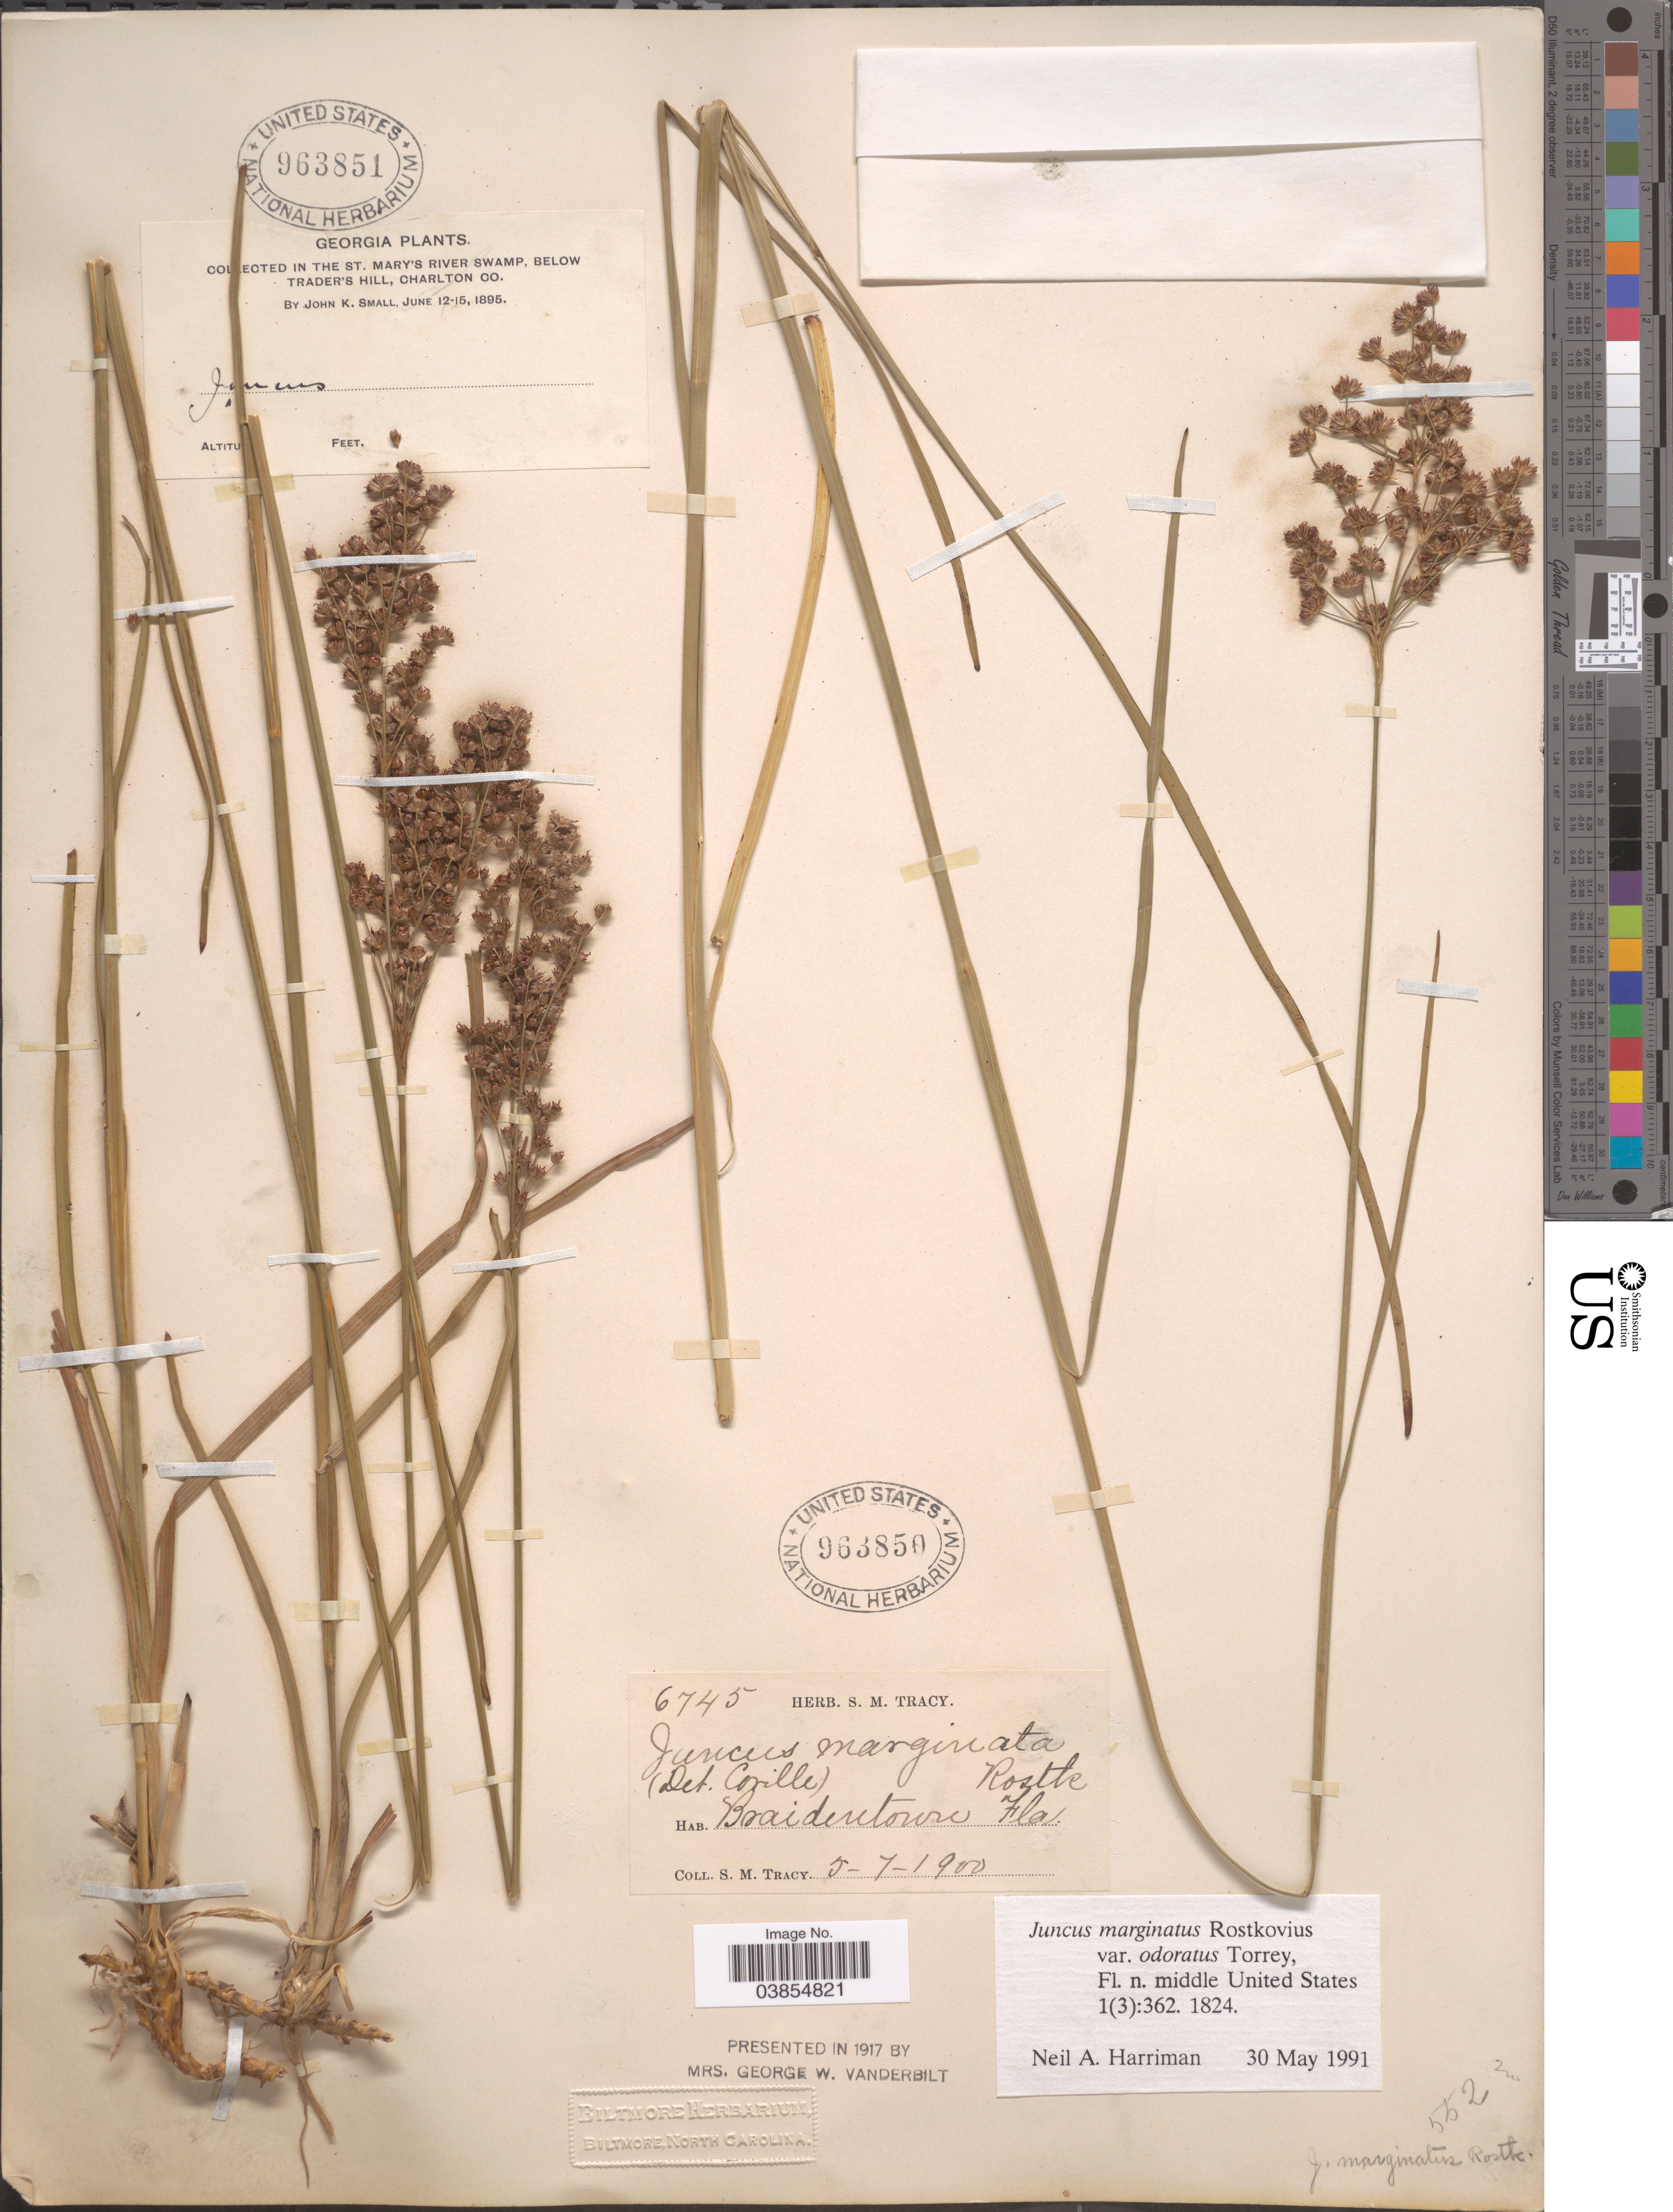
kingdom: Plantae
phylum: Tracheophyta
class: Liliopsida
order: Poales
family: Juncaceae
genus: Juncus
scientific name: Juncus marginatus var. odoratus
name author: Torr.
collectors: J. K. Small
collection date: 1895-06-12/1895-06-15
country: United States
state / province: Georgia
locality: In the St. Mary's River Swamp, below Trader's Hill, Charlton Co.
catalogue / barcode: US 963851